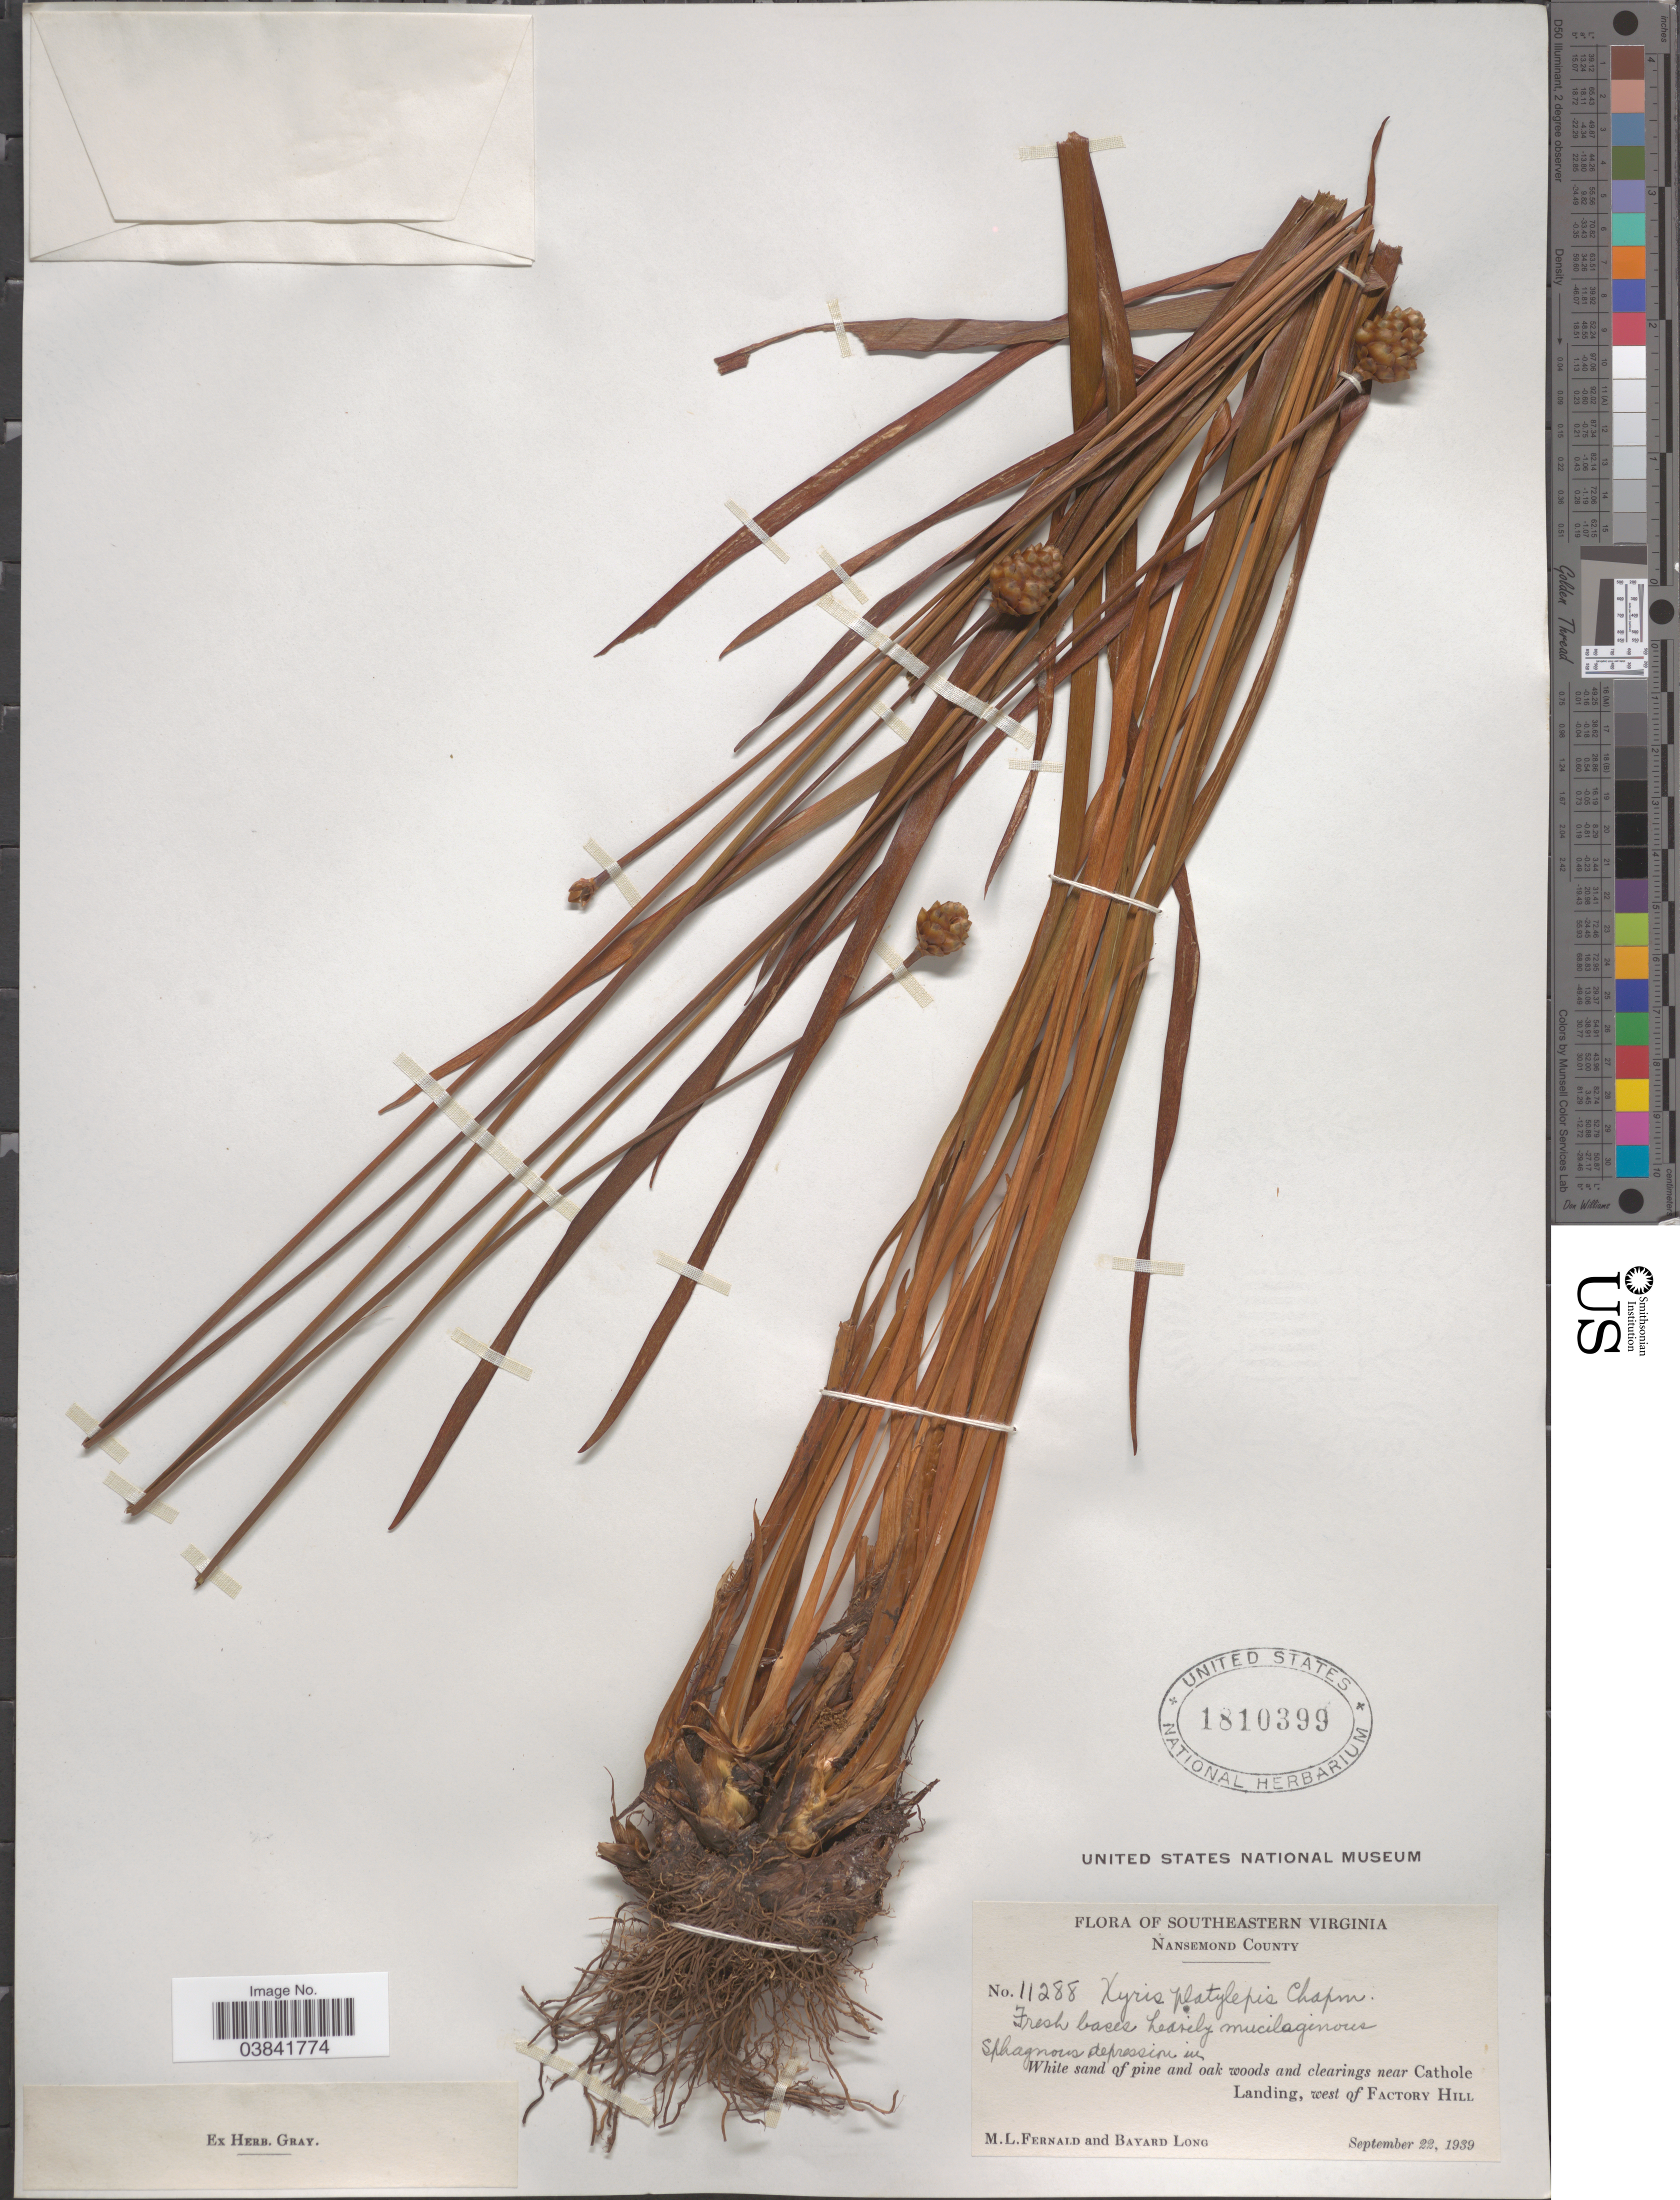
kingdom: Plantae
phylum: Tracheophyta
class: Liliopsida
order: Poales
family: Xyridaceae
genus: Xyris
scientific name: Xyris platylepis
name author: Chapm.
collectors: M. L. Fernald & B. Long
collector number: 11288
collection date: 1939-09-22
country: United States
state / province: Virginia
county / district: City of Suffolk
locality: Southeastern Virginia. Nansemond County. White sand of pine and oak woods and clearings near Cathole Landing, west of Factory Hill.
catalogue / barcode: US 1810399